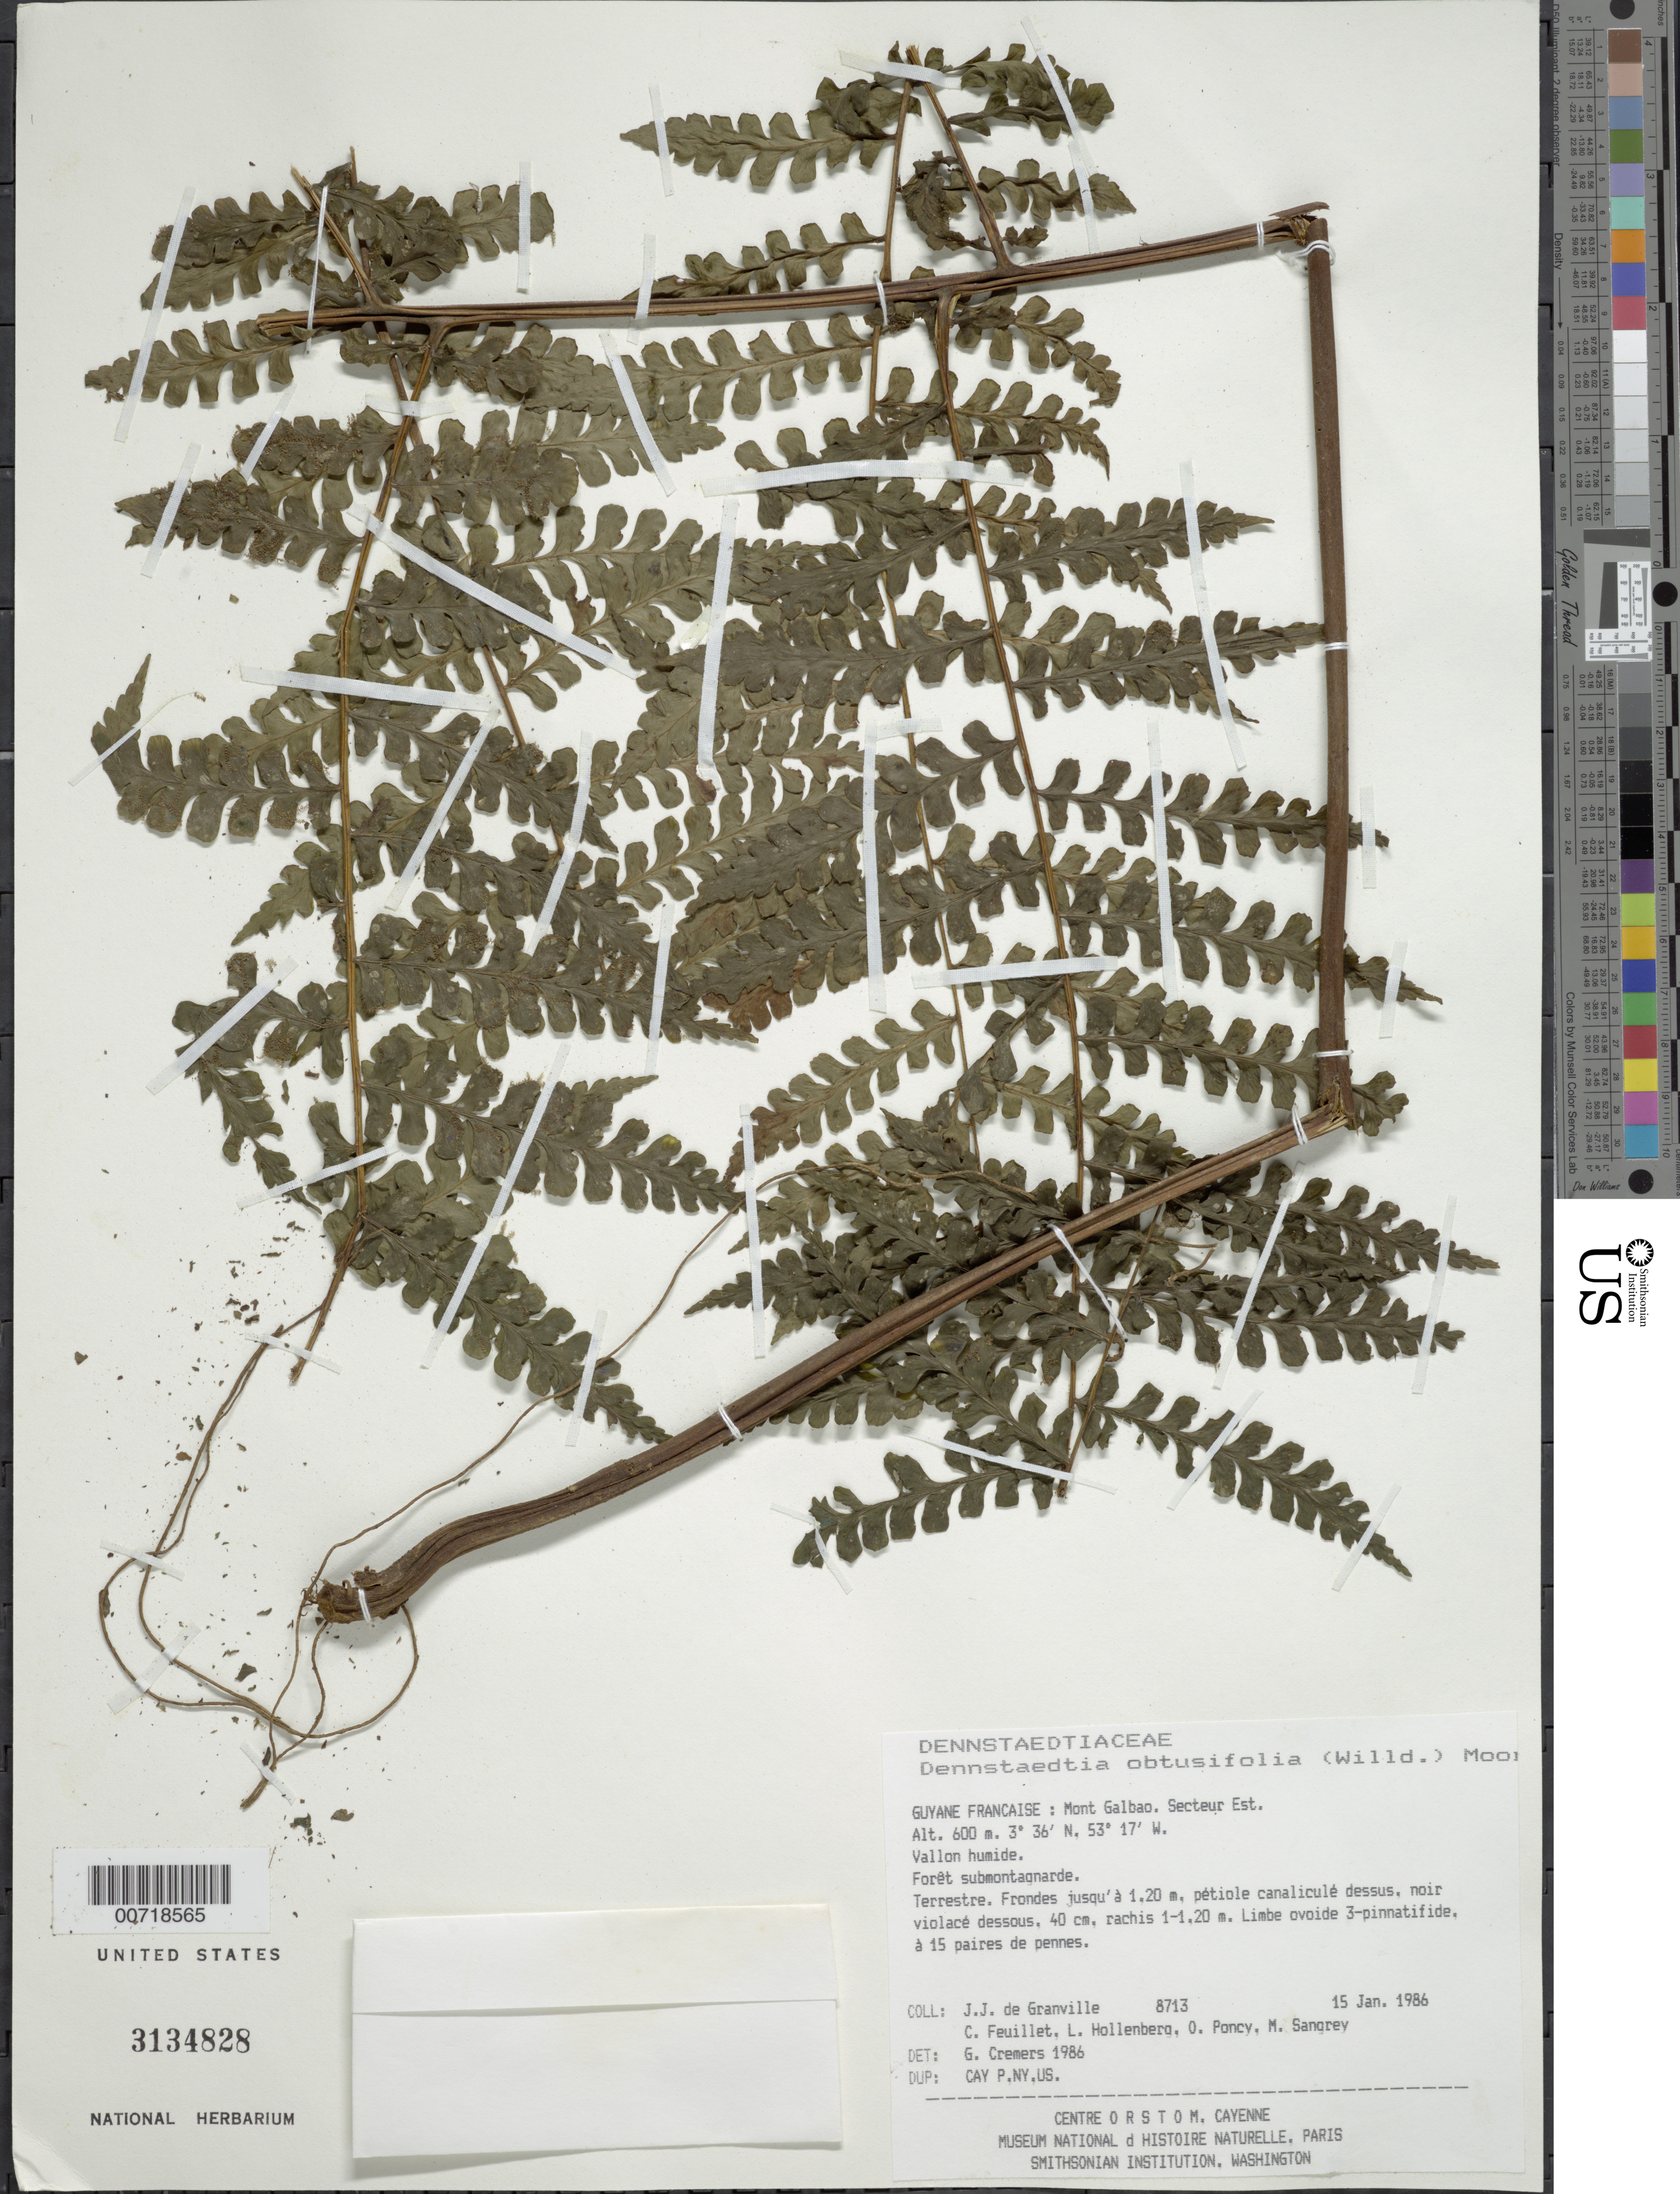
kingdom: Plantae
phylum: Tracheophyta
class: Polypodiopsida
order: Polypodiales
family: Dennstaedtiaceae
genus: Dennstaedtia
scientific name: Dennstaedtia dissecta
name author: (Sw.) T. Moore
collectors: J.-J. de Granville, C. Feuillet, L. Hollenberg, O. Poncy & M. S. Sangrey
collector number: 8713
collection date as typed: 15-Jan-86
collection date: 1986-01-15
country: French Guiana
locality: Mont Galbao. Secteur Est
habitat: Forêt submontagnarde, vallon humide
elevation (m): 600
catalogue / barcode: US 3134828